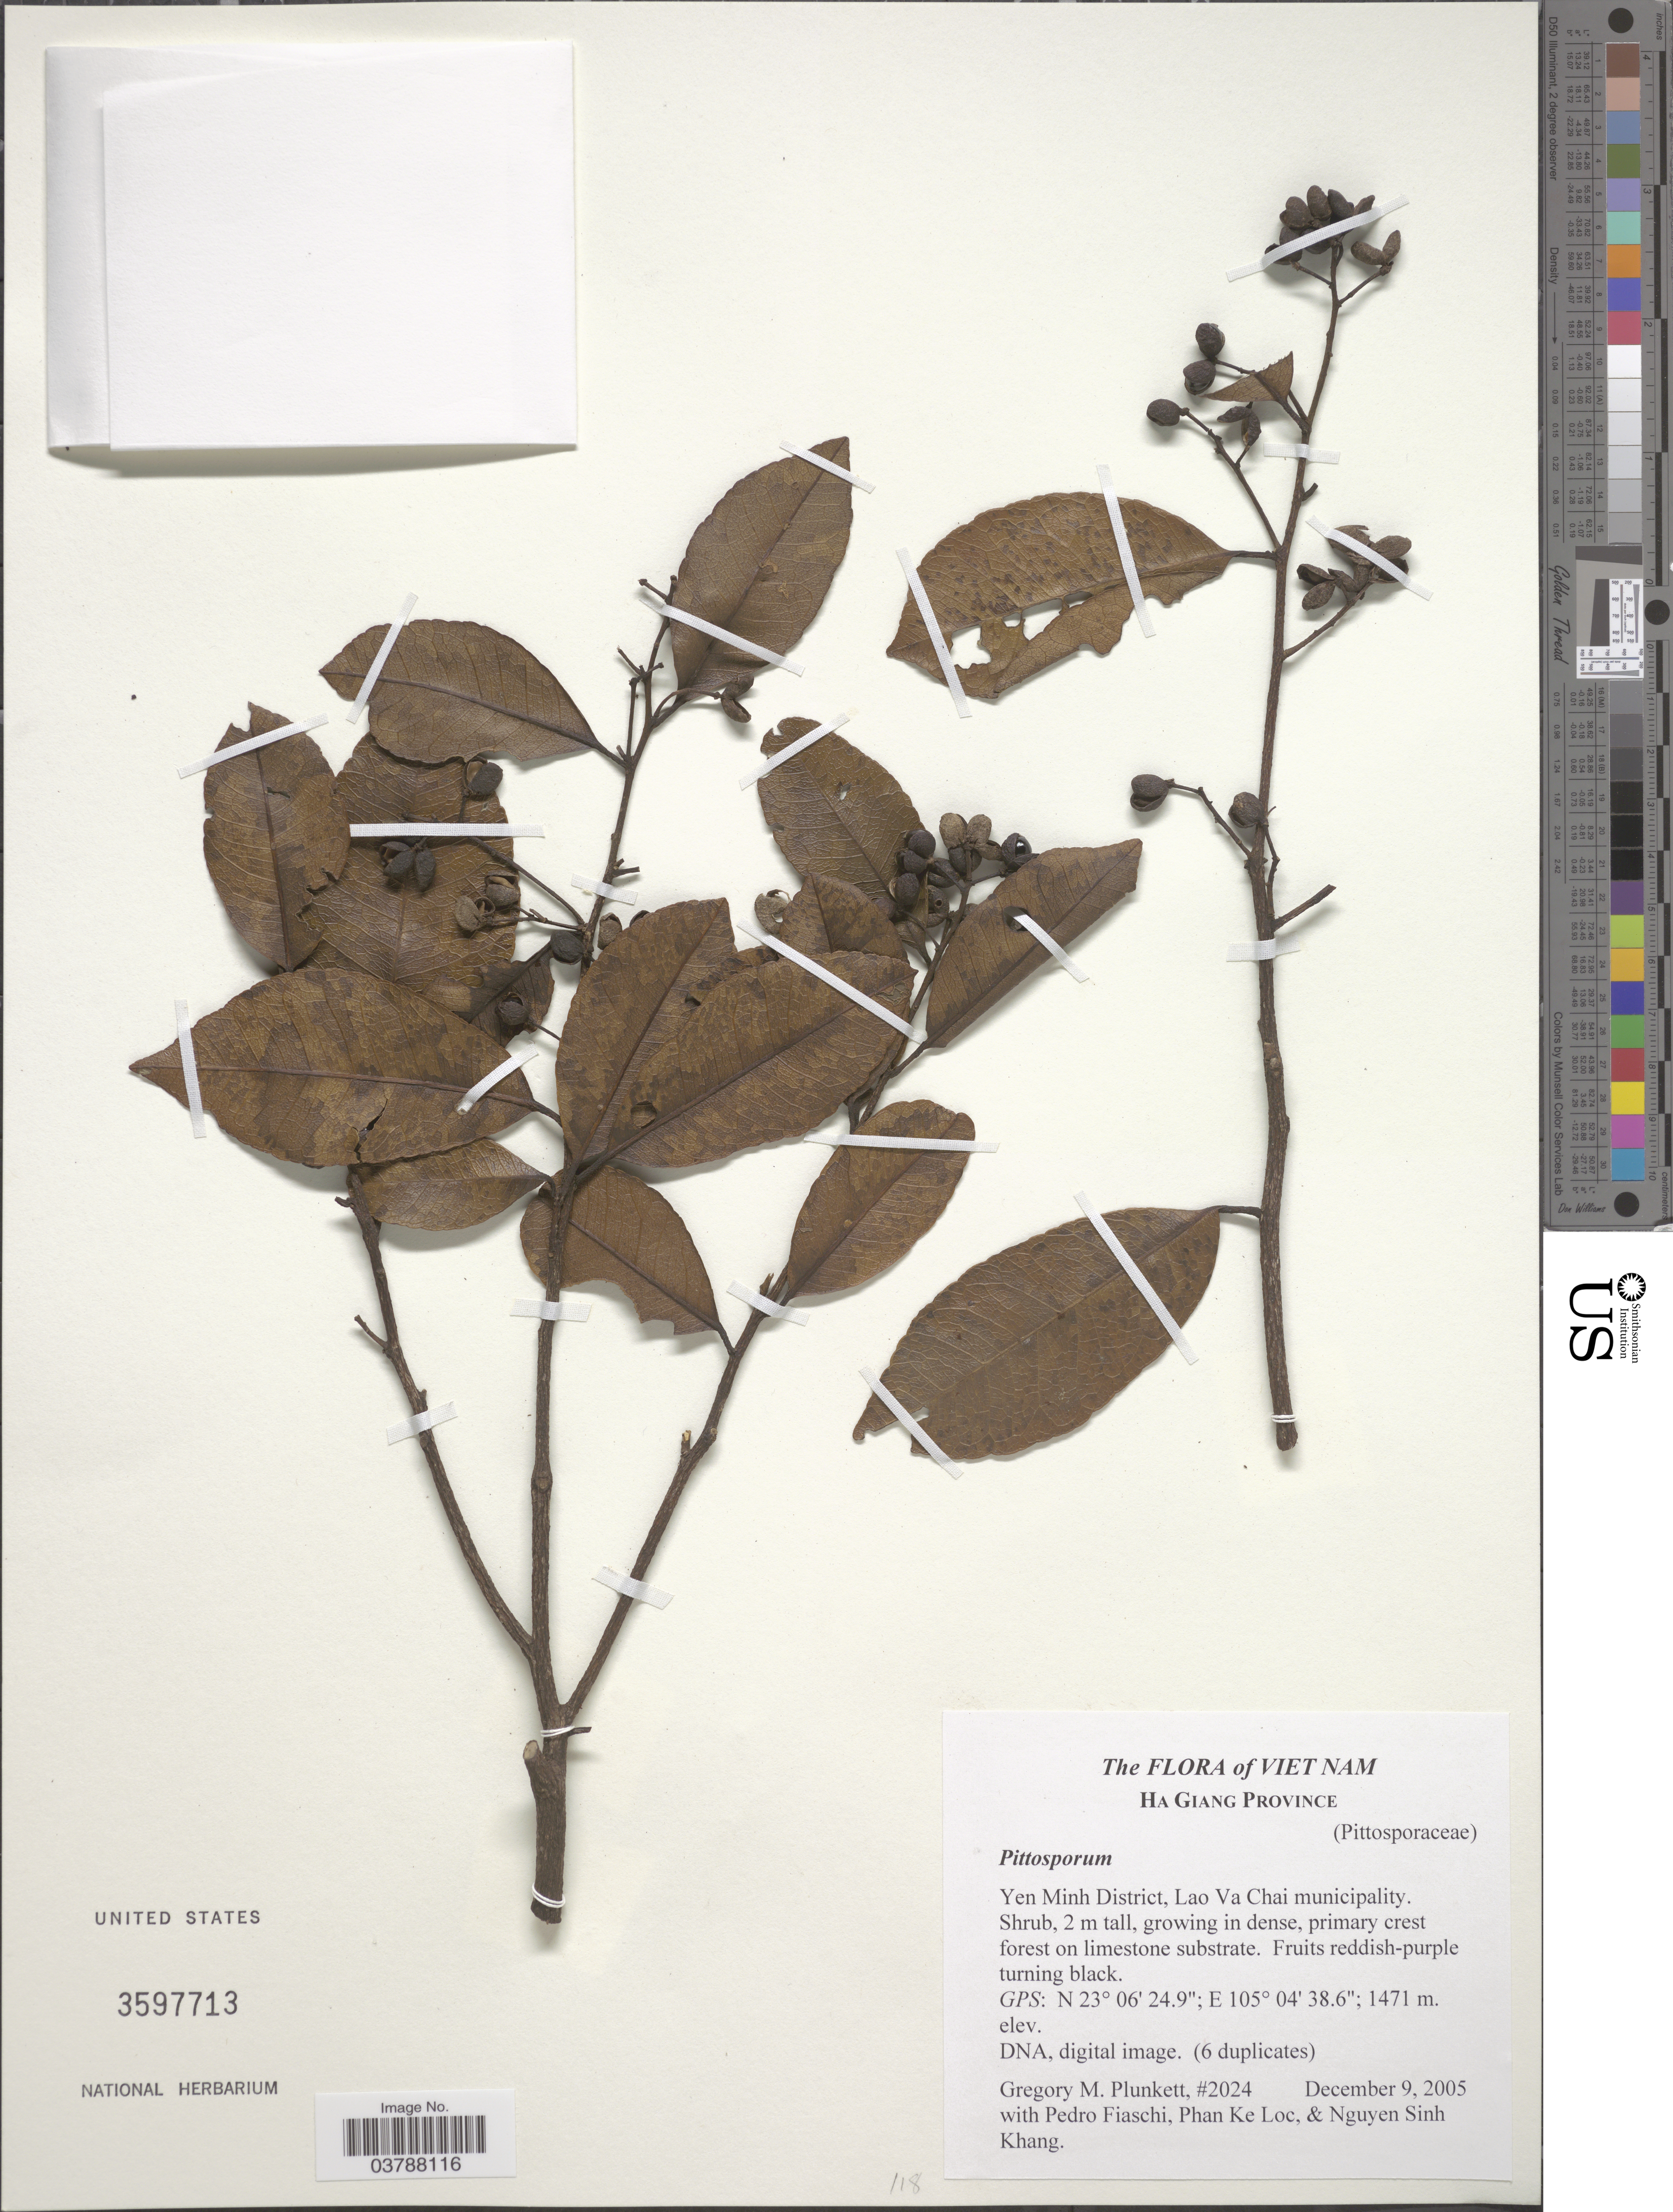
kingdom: Plantae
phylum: Tracheophyta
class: Magnoliopsida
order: Apiales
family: Pittosporaceae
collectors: G. M. Plunkett, P. Fiaschi, Phan Kê Lôc & N. Khang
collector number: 2024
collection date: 2005-12-09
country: Vietnam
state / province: Ha Giang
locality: Yen Minh District, Lao Va Chai municipality.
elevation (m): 1471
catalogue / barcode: US 3597713